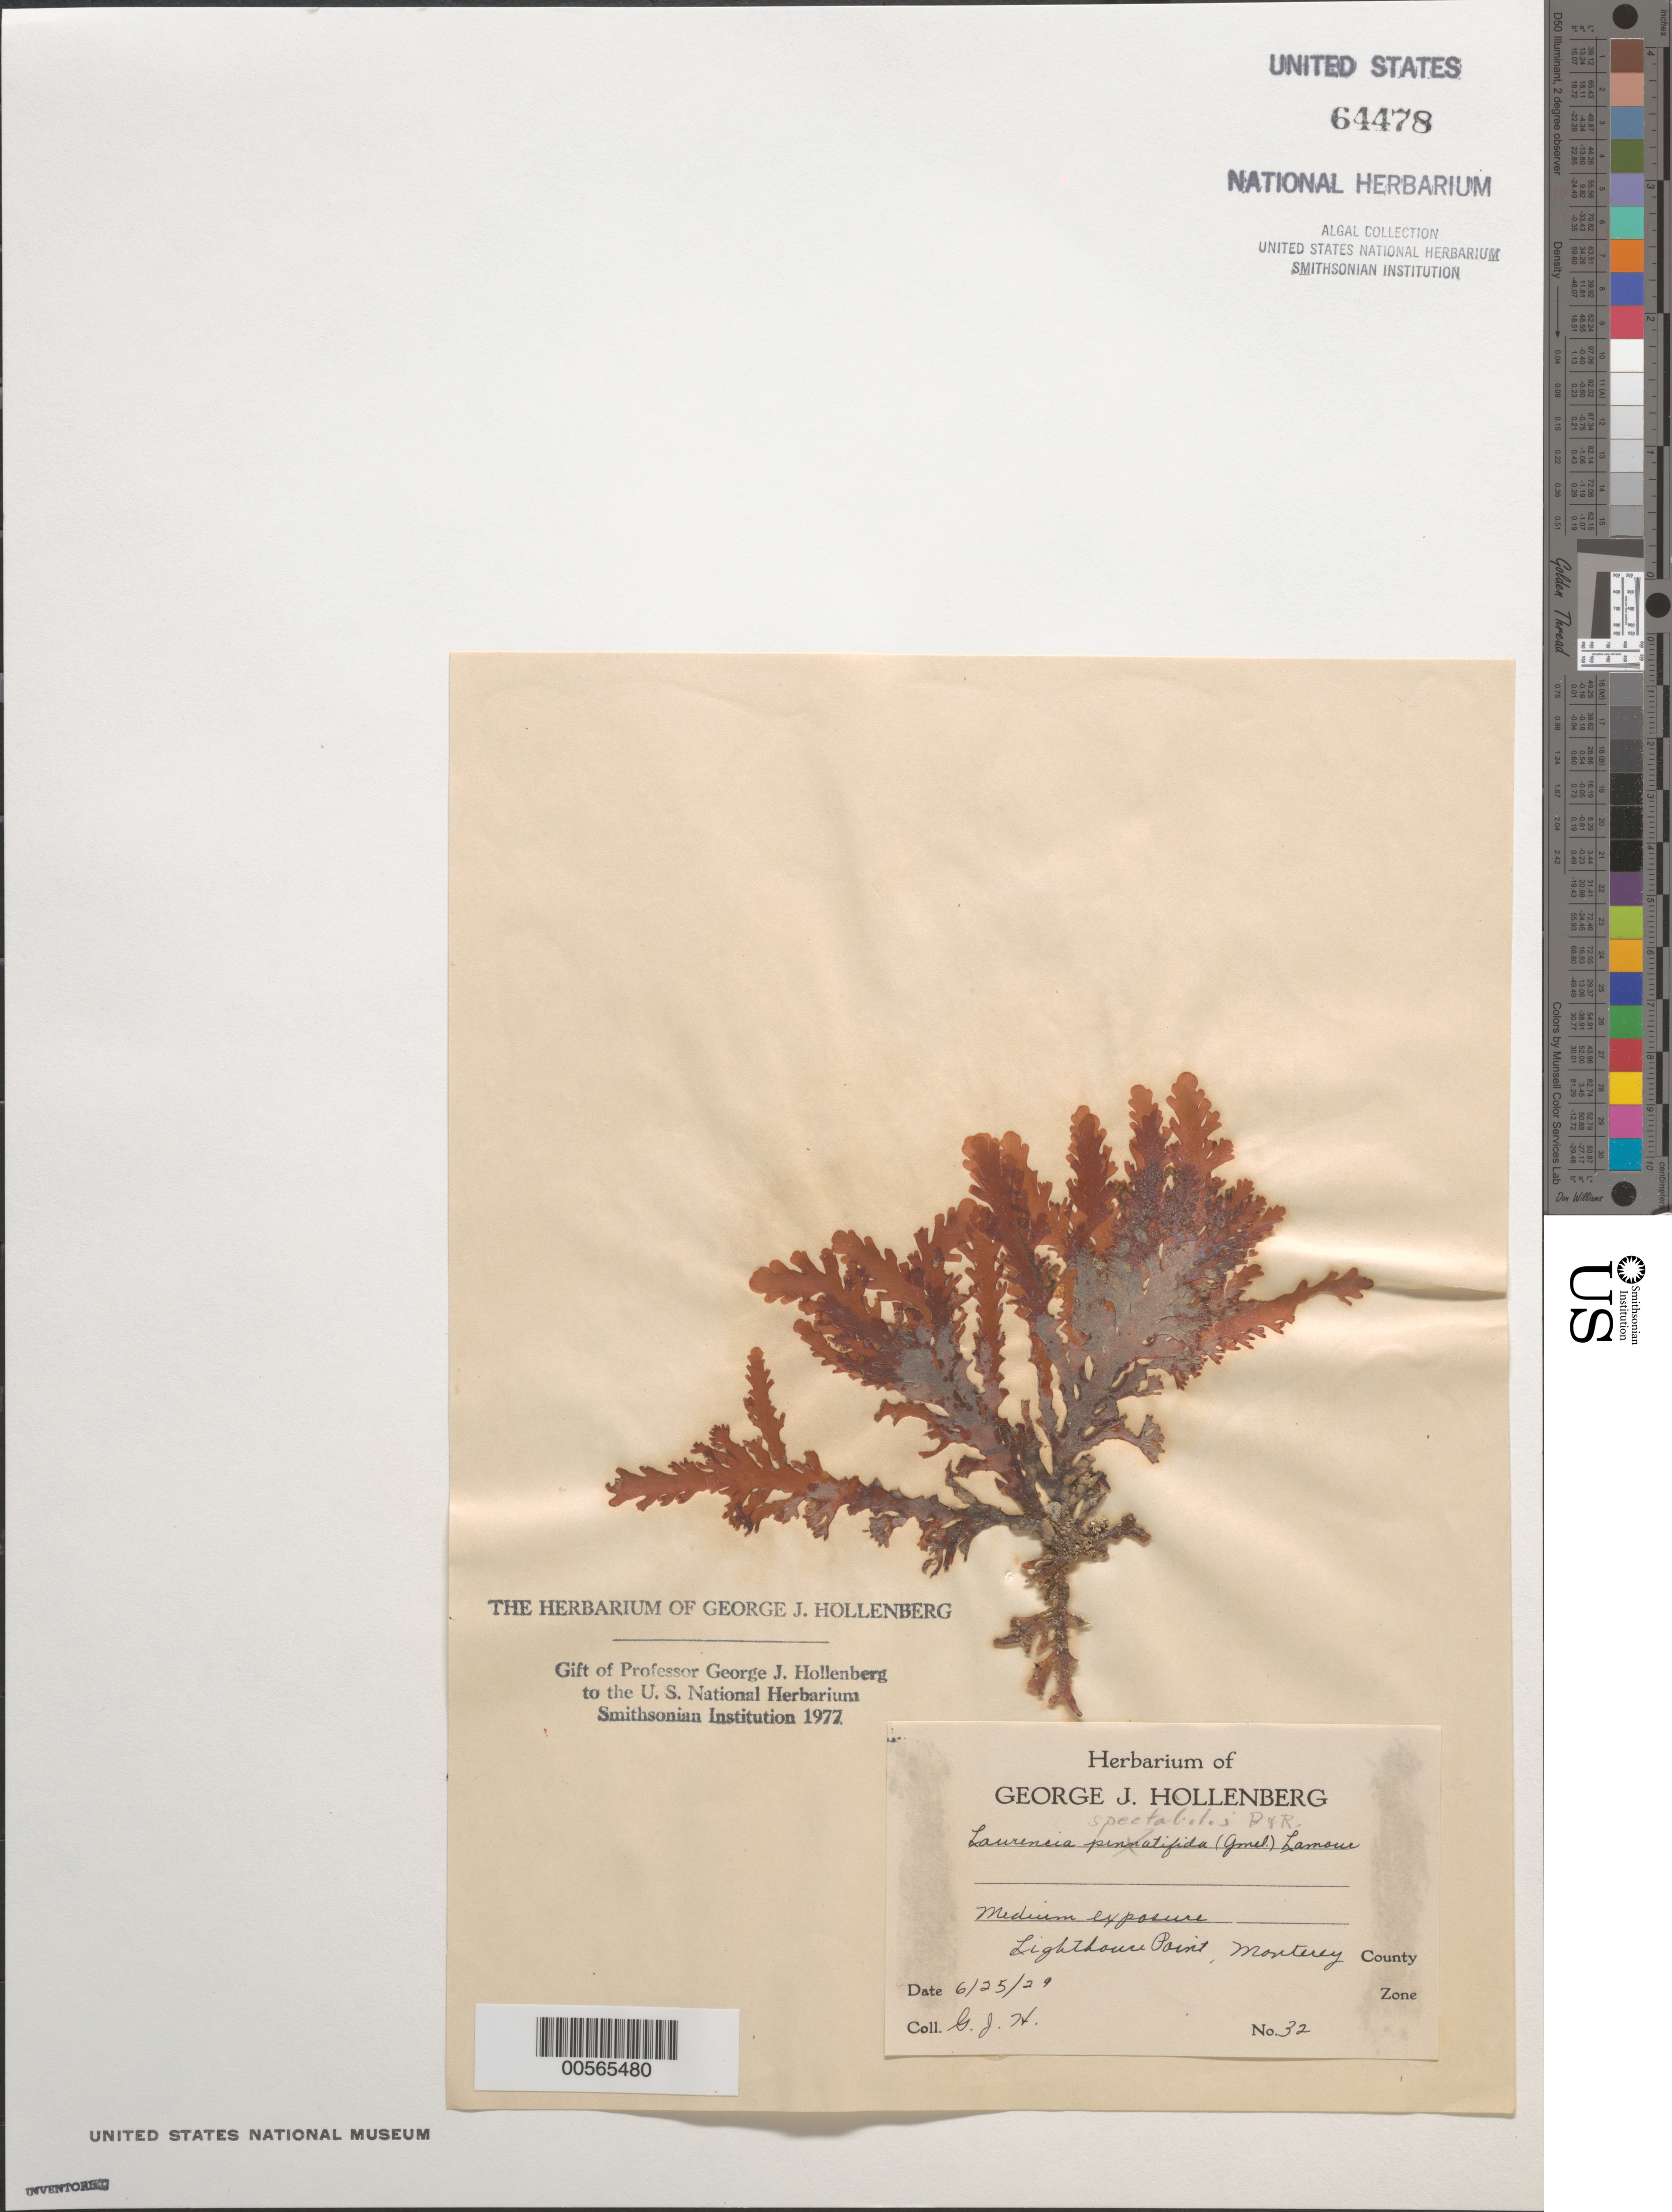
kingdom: Plantae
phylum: Rhodophyta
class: Florideophyceae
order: Ceramiales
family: Rhodomelaceae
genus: Osmundea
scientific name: Osmundea spectabilis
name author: (Postels & Rupr.) K.W. Nam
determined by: Algae name updating Project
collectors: G. Hollenberg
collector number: GJH 32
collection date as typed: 25 Jun 1929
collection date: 1929-06-25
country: United States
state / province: California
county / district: Monterey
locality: Lighthouse Point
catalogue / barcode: US 64478